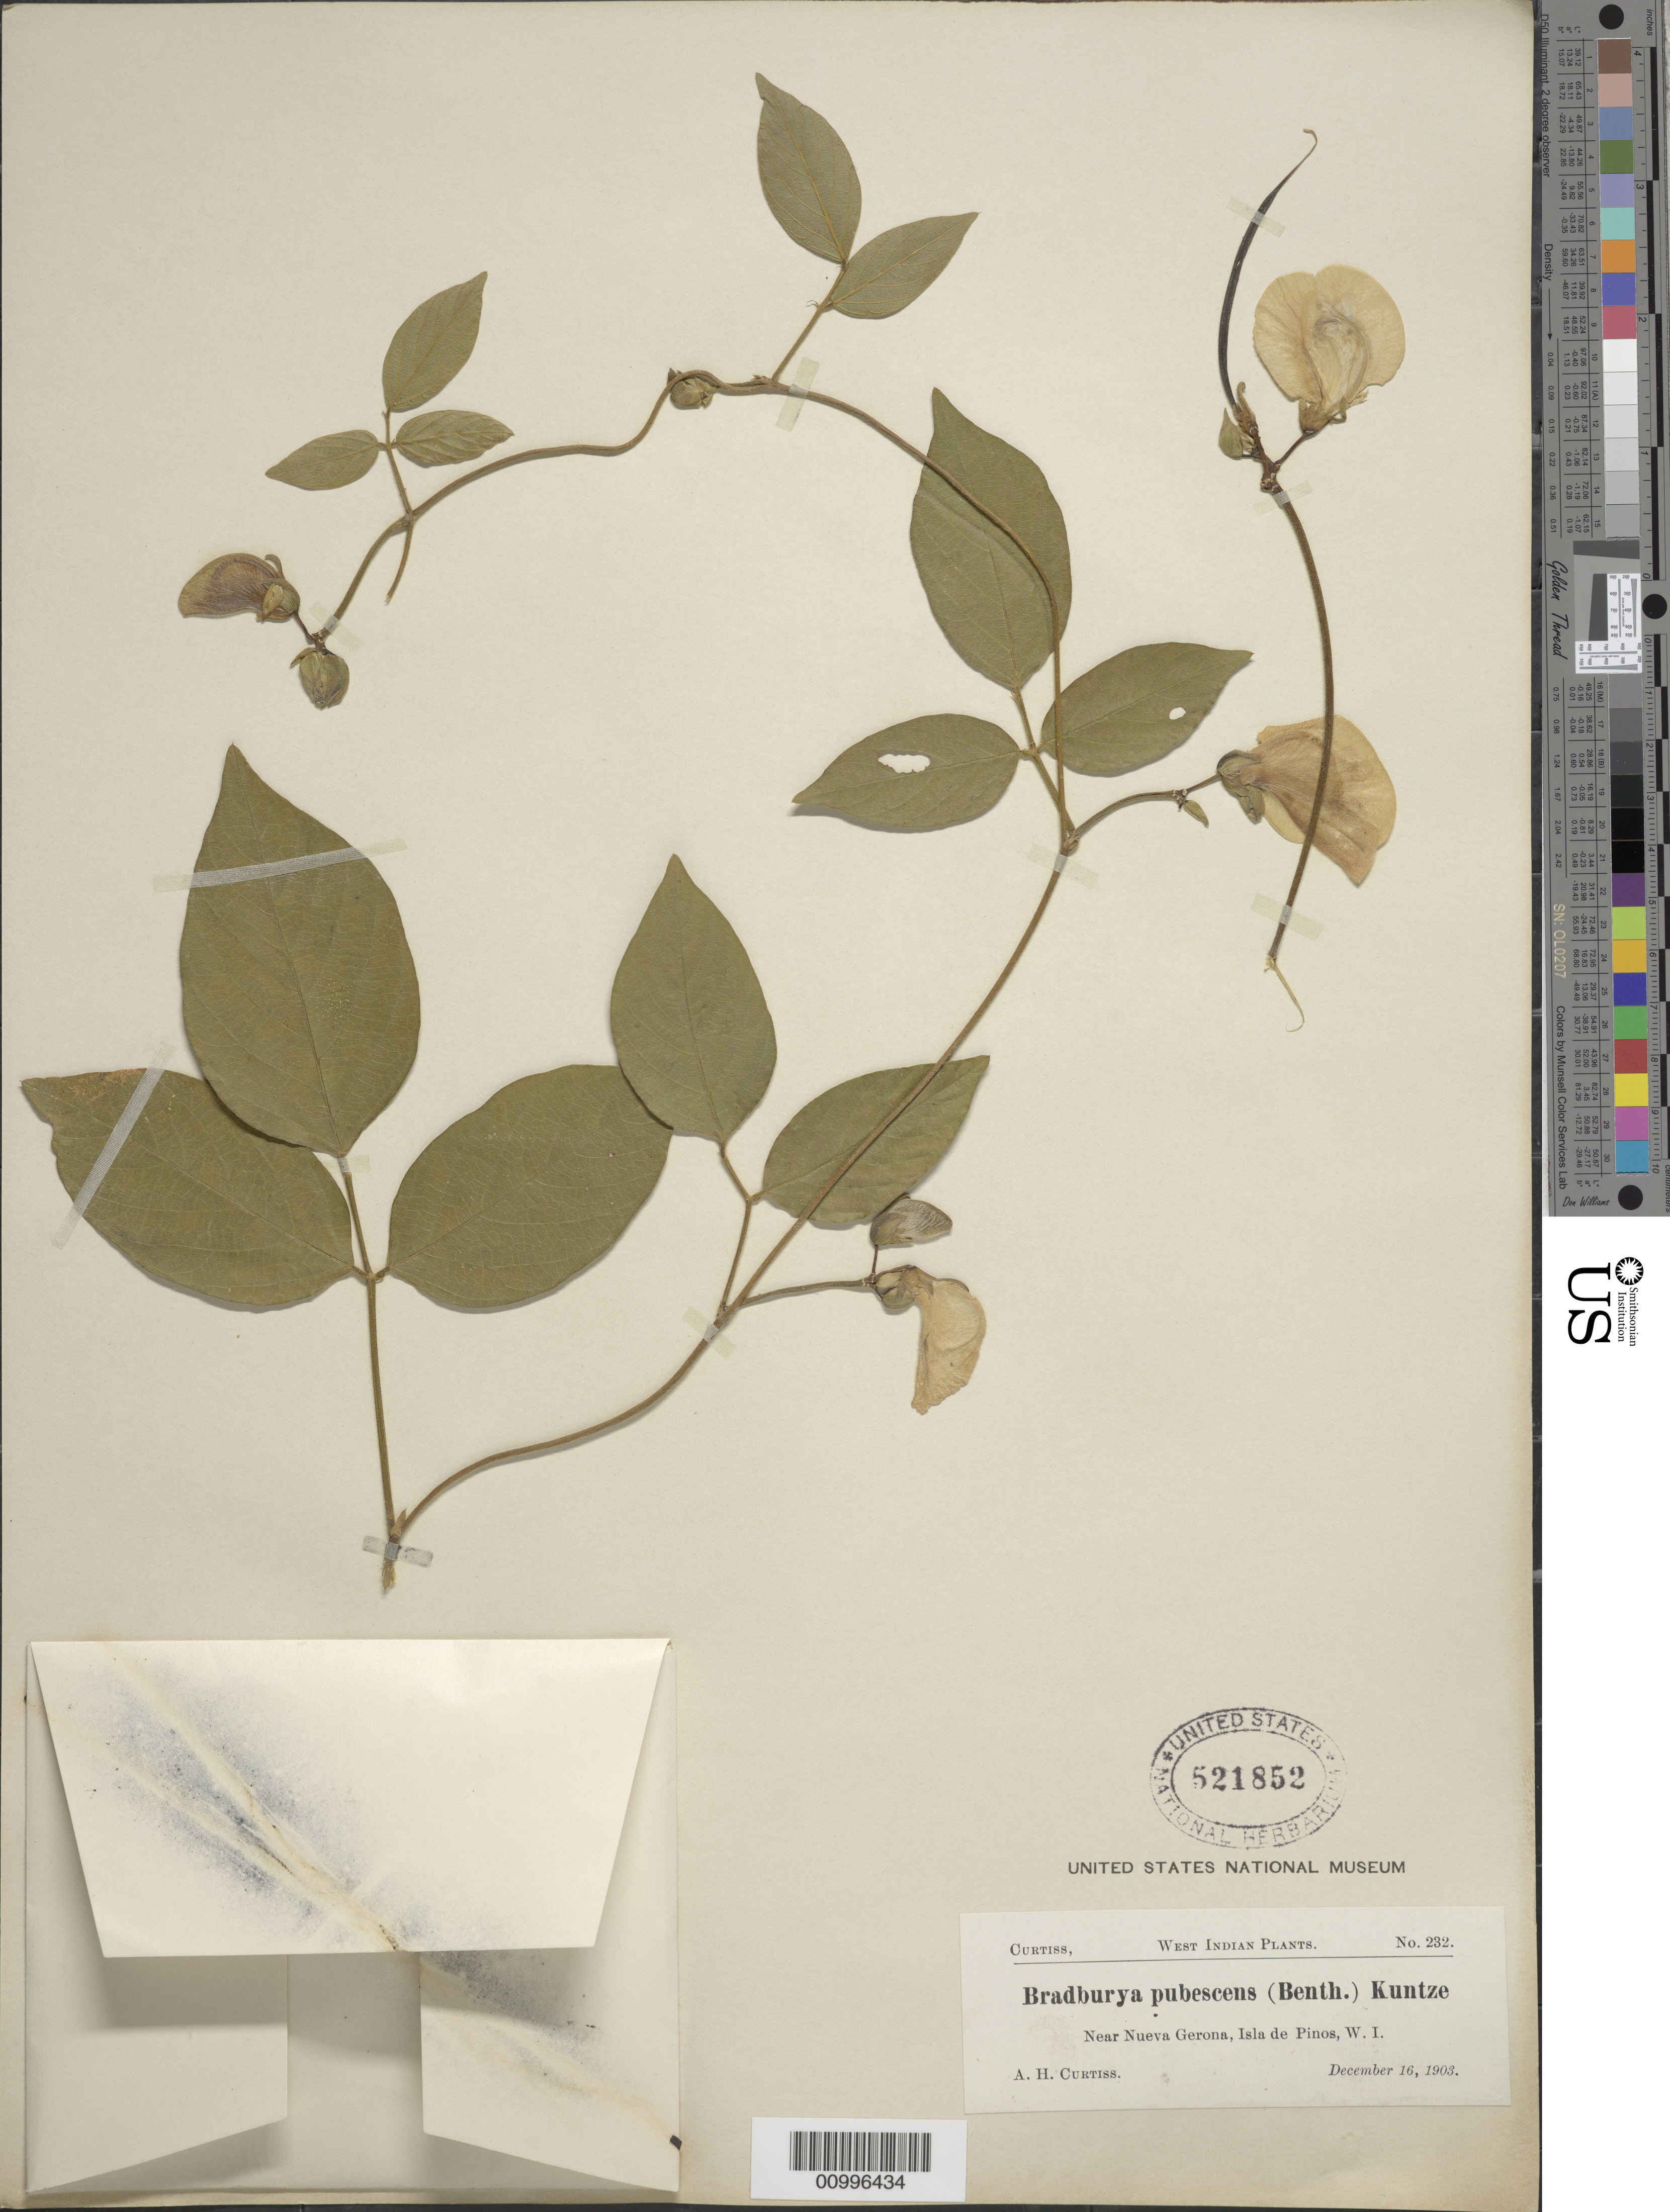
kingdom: Plantae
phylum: Tracheophyta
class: Magnoliopsida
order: Fabales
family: Fabaceae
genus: Centrosema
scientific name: Centrosema pubescens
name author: Benth.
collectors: A. H. Curtiss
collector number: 232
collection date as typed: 16 Dec 1903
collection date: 1903-12-16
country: Cuba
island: Isla de la Juventud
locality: Isle of Pines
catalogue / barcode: US 521852